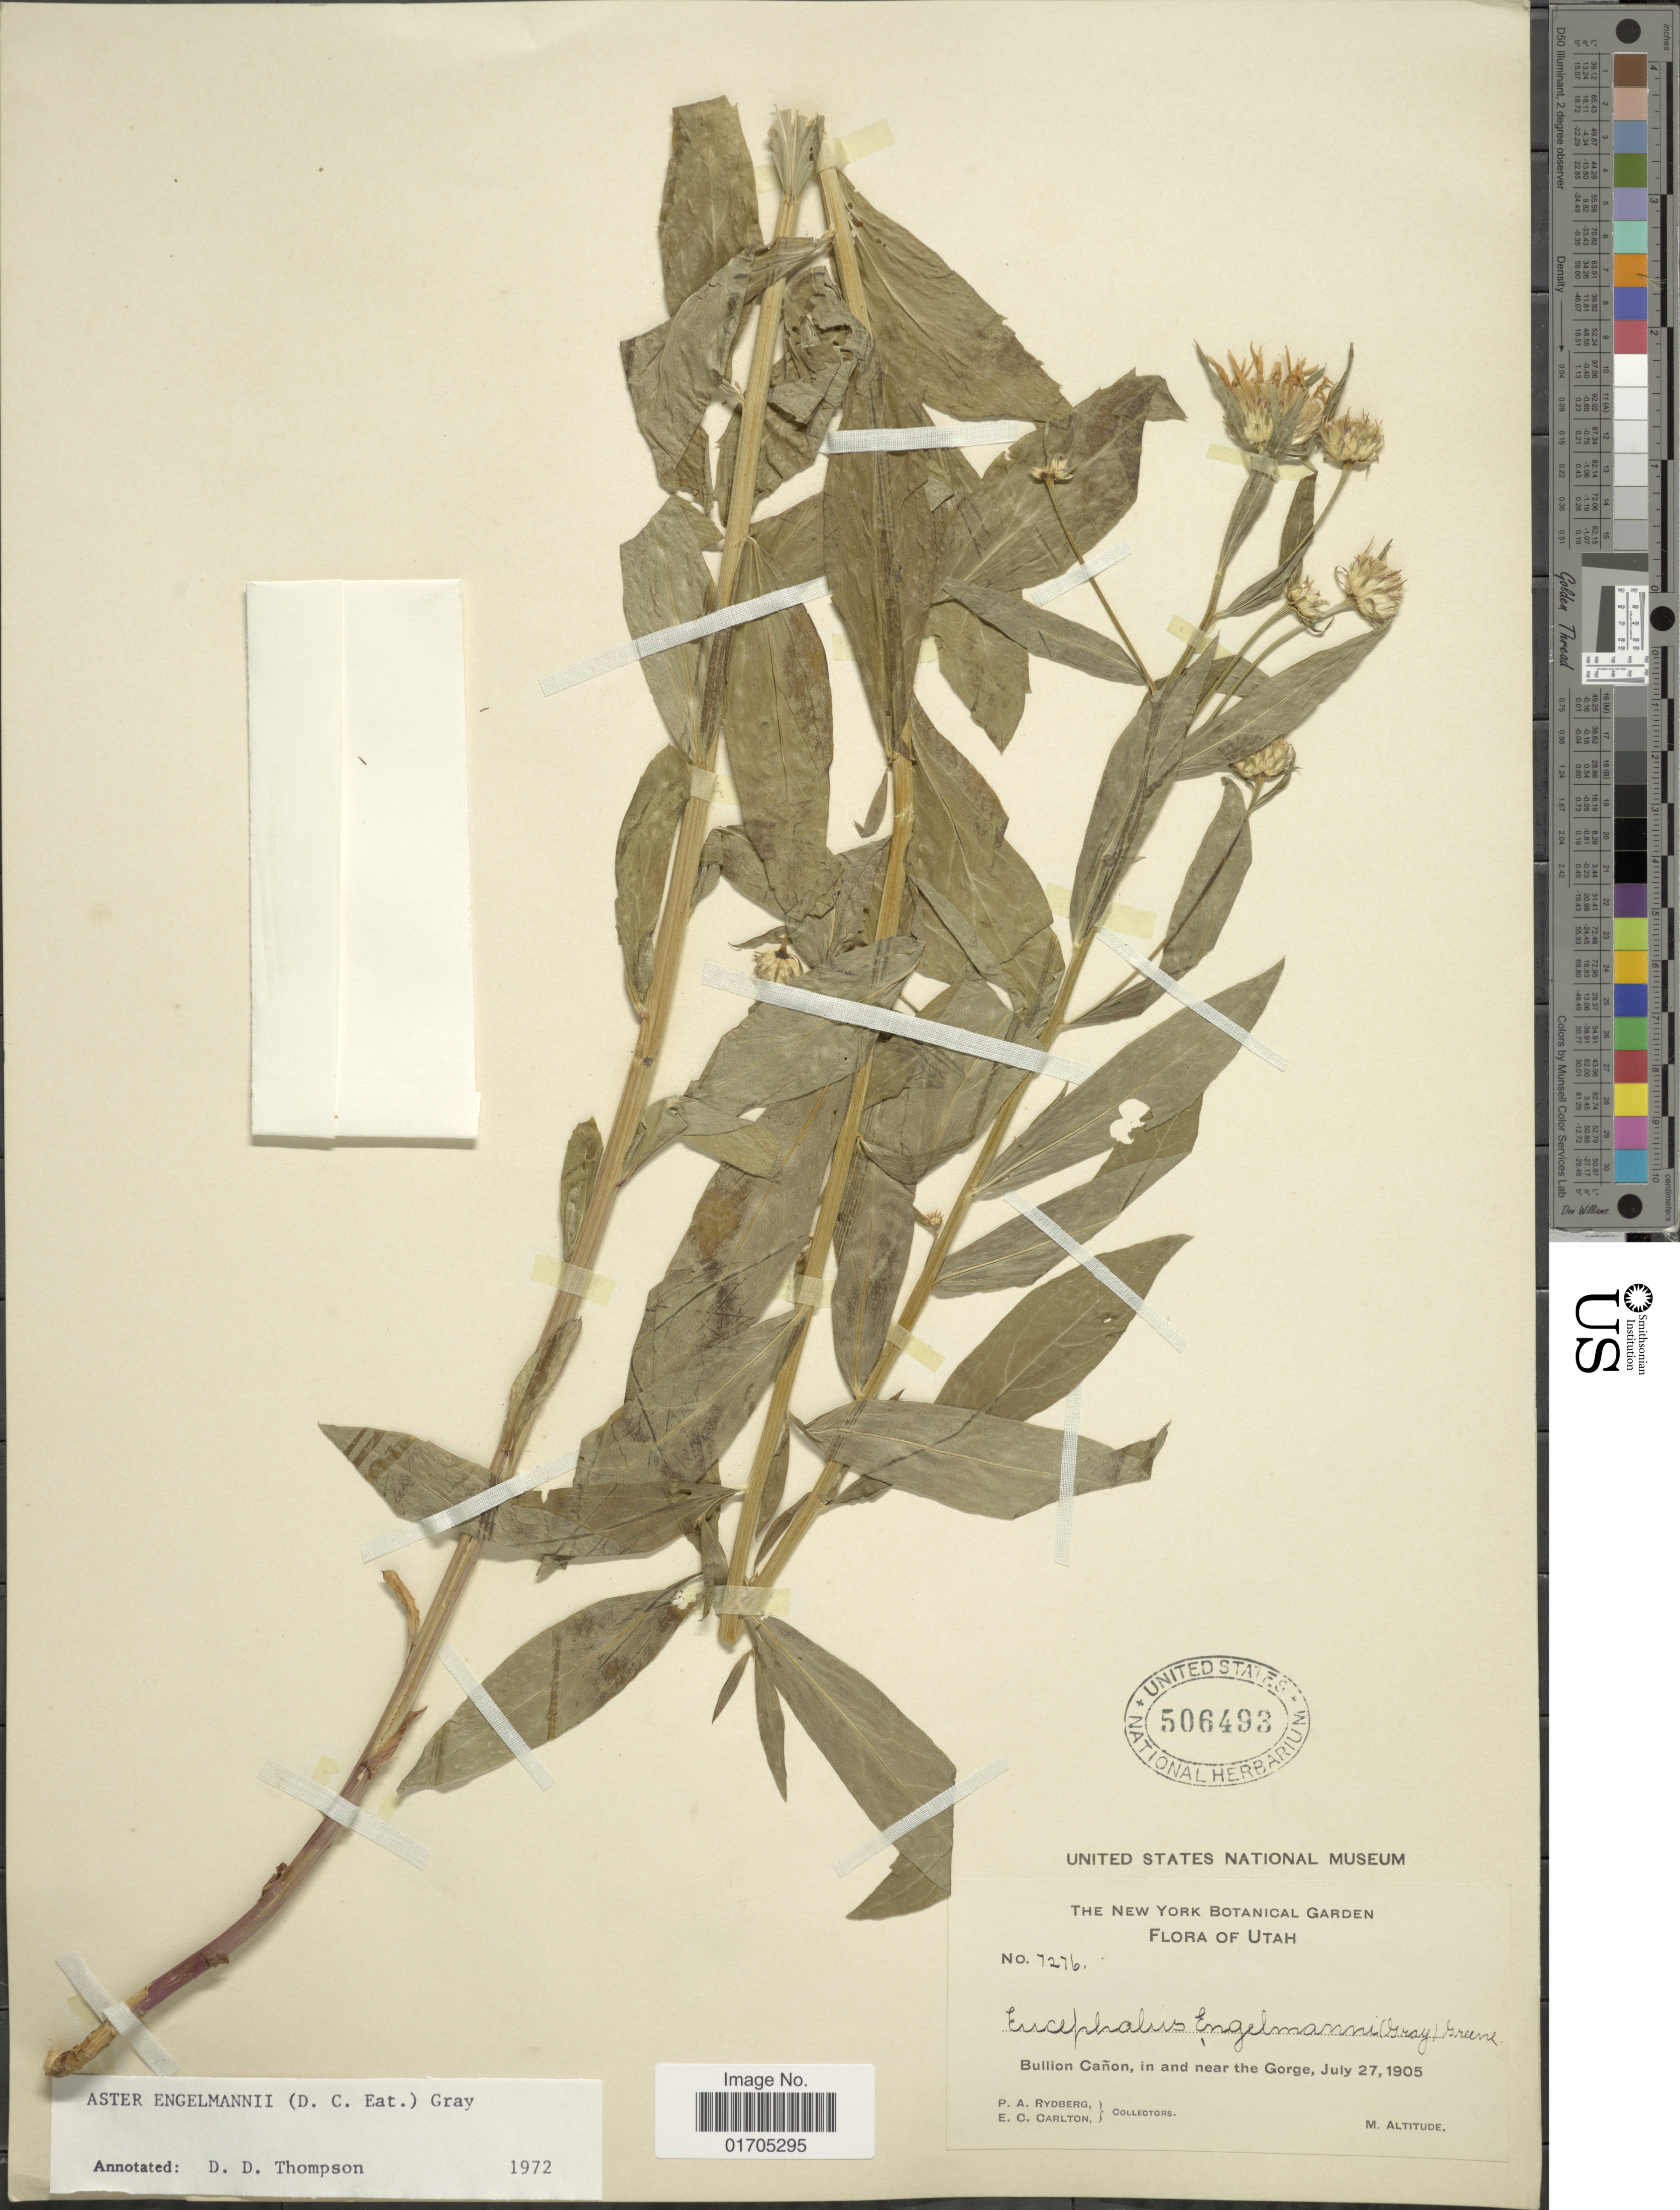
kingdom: Plantae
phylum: Tracheophyta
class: Magnoliopsida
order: Asterales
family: Asteraceae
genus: Eucephalus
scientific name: Eucephalus engelmannii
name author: (D.C. Eaton) Greene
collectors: P. A. Rydberg & E. Carlton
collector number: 7276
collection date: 1905-07-27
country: United States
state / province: Utah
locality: Bullion Cañon, in and near the Gorge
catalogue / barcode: US 506493